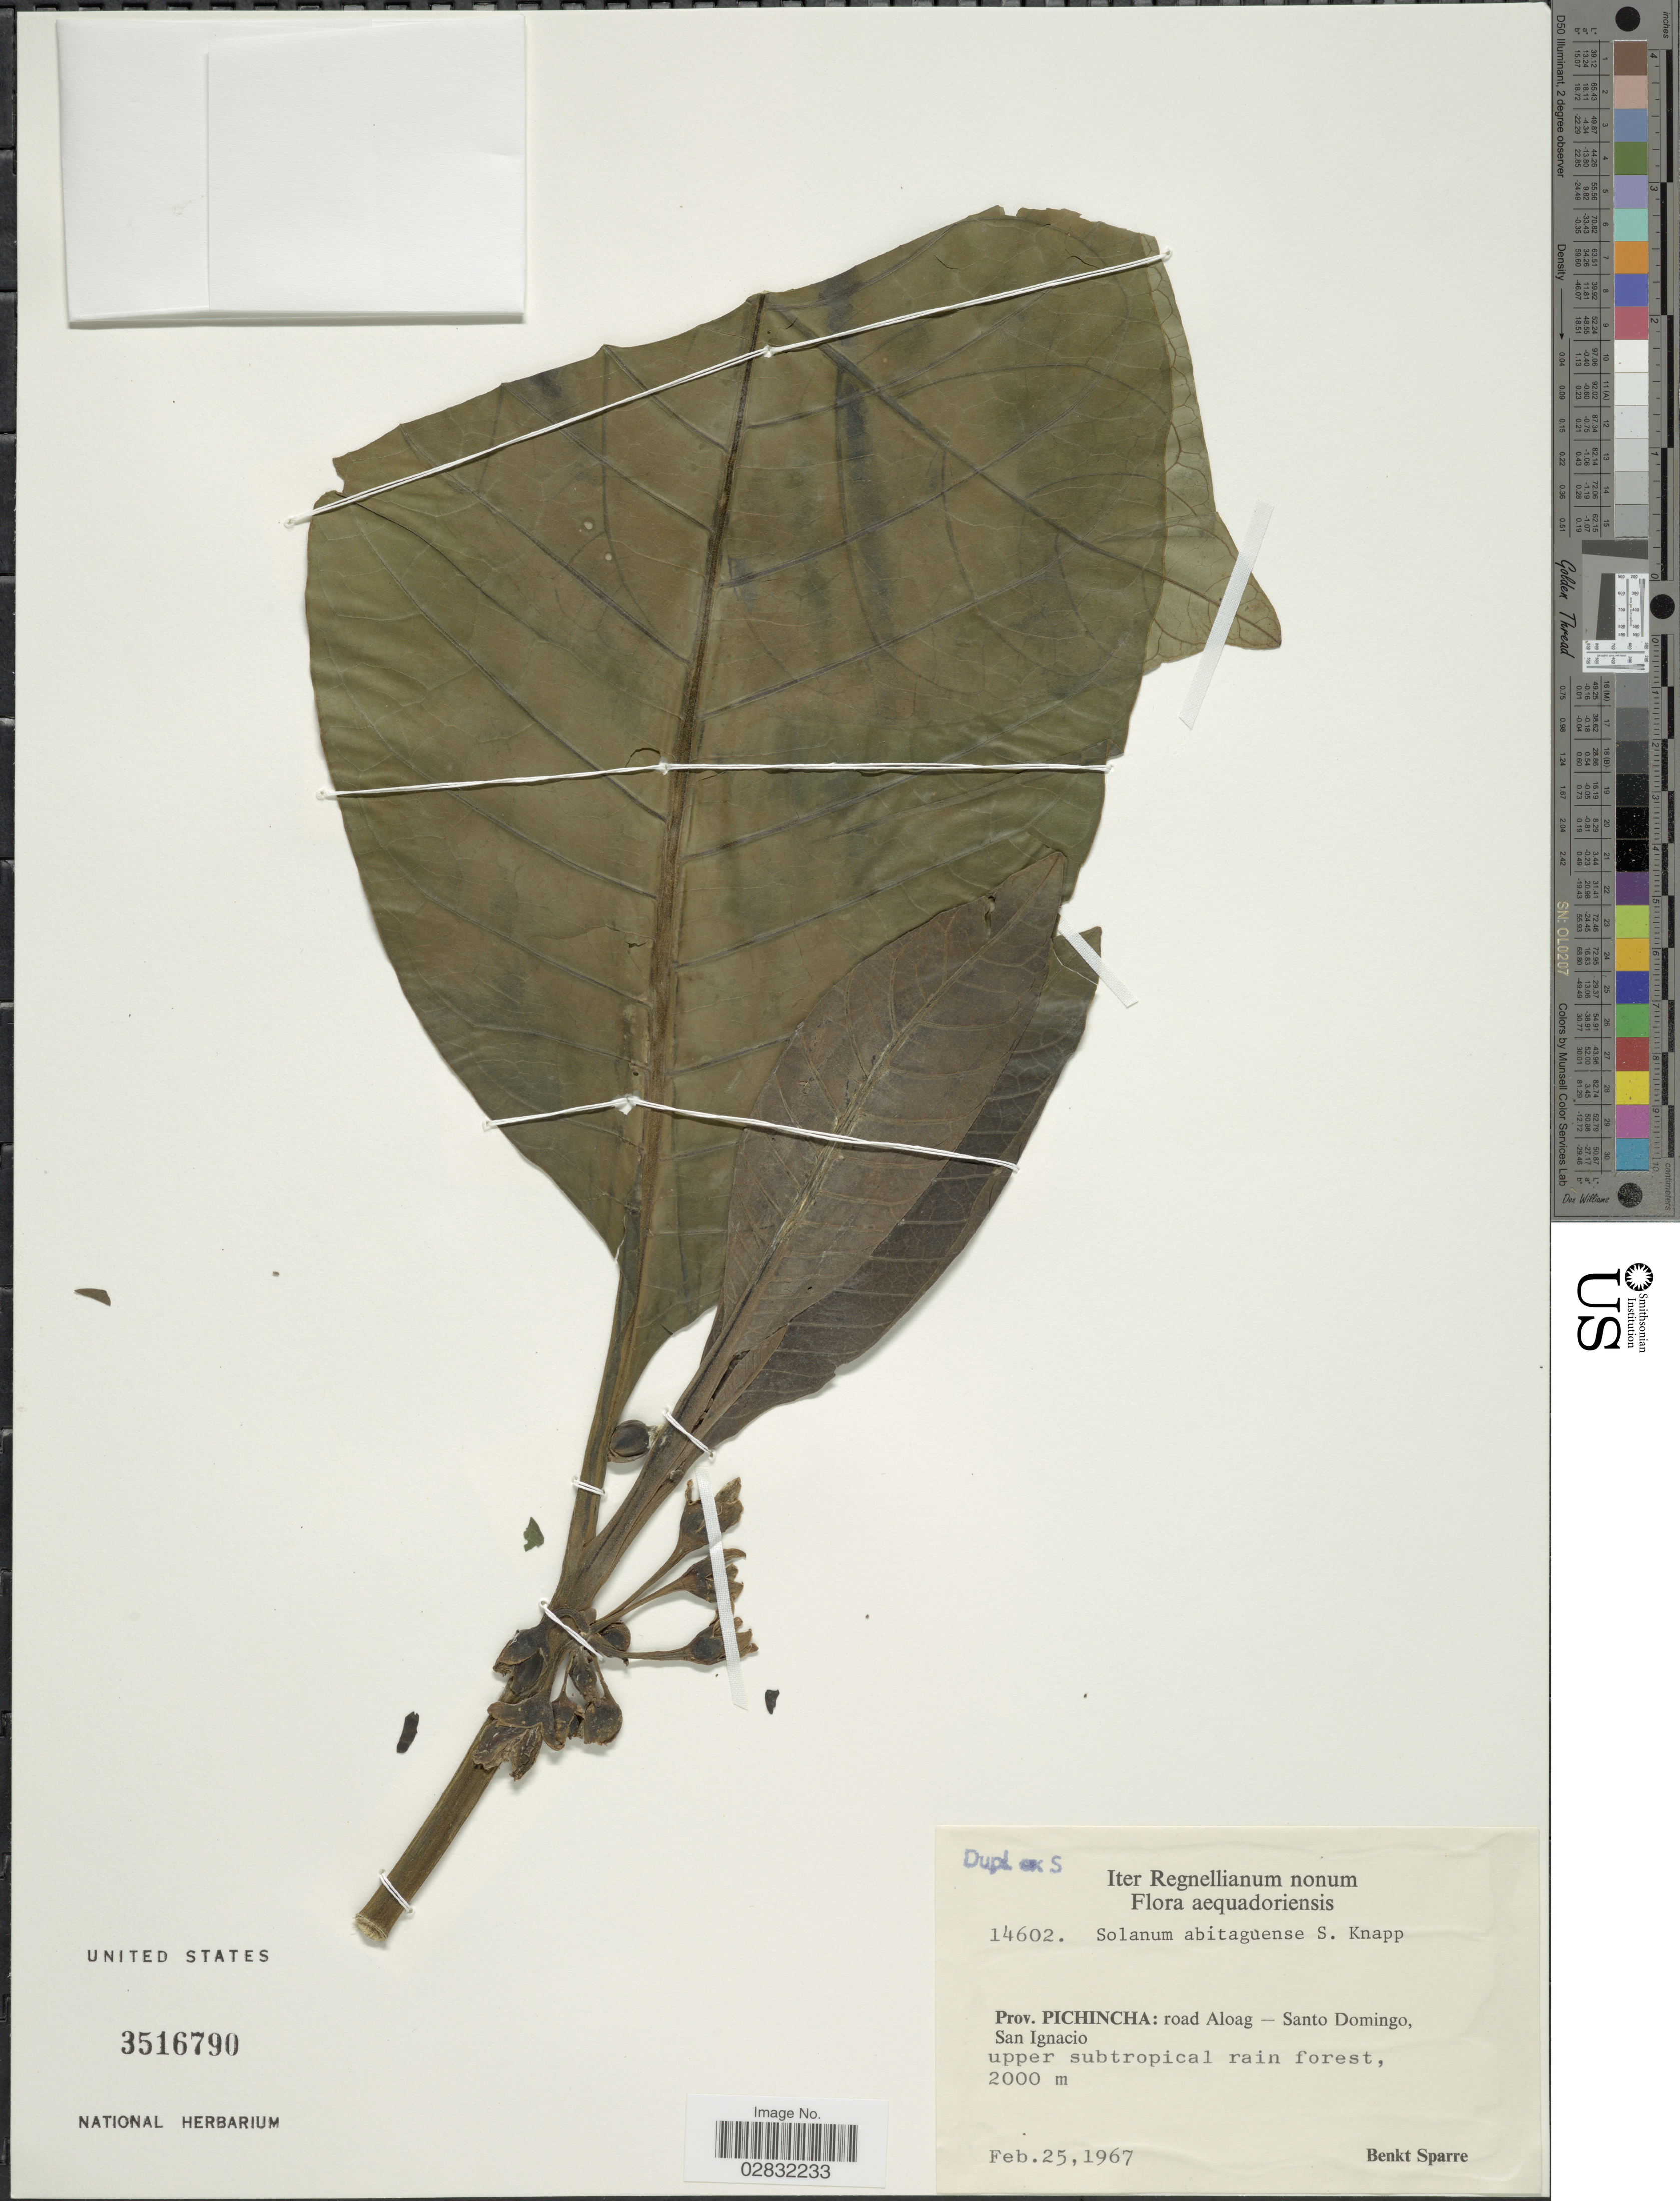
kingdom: Plantae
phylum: Tracheophyta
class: Magnoliopsida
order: Solanales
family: Solanaceae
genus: Solanum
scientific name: Solanum abitaguense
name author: S. Knapp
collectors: B. Sparre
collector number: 14602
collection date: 1967-02-25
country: Ecuador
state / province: Pichincha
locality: Prov. Pichincha: road Aloag - Santo Domingo, San Ignacio, upper subtropical rain forest.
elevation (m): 2000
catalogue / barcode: US 3516790